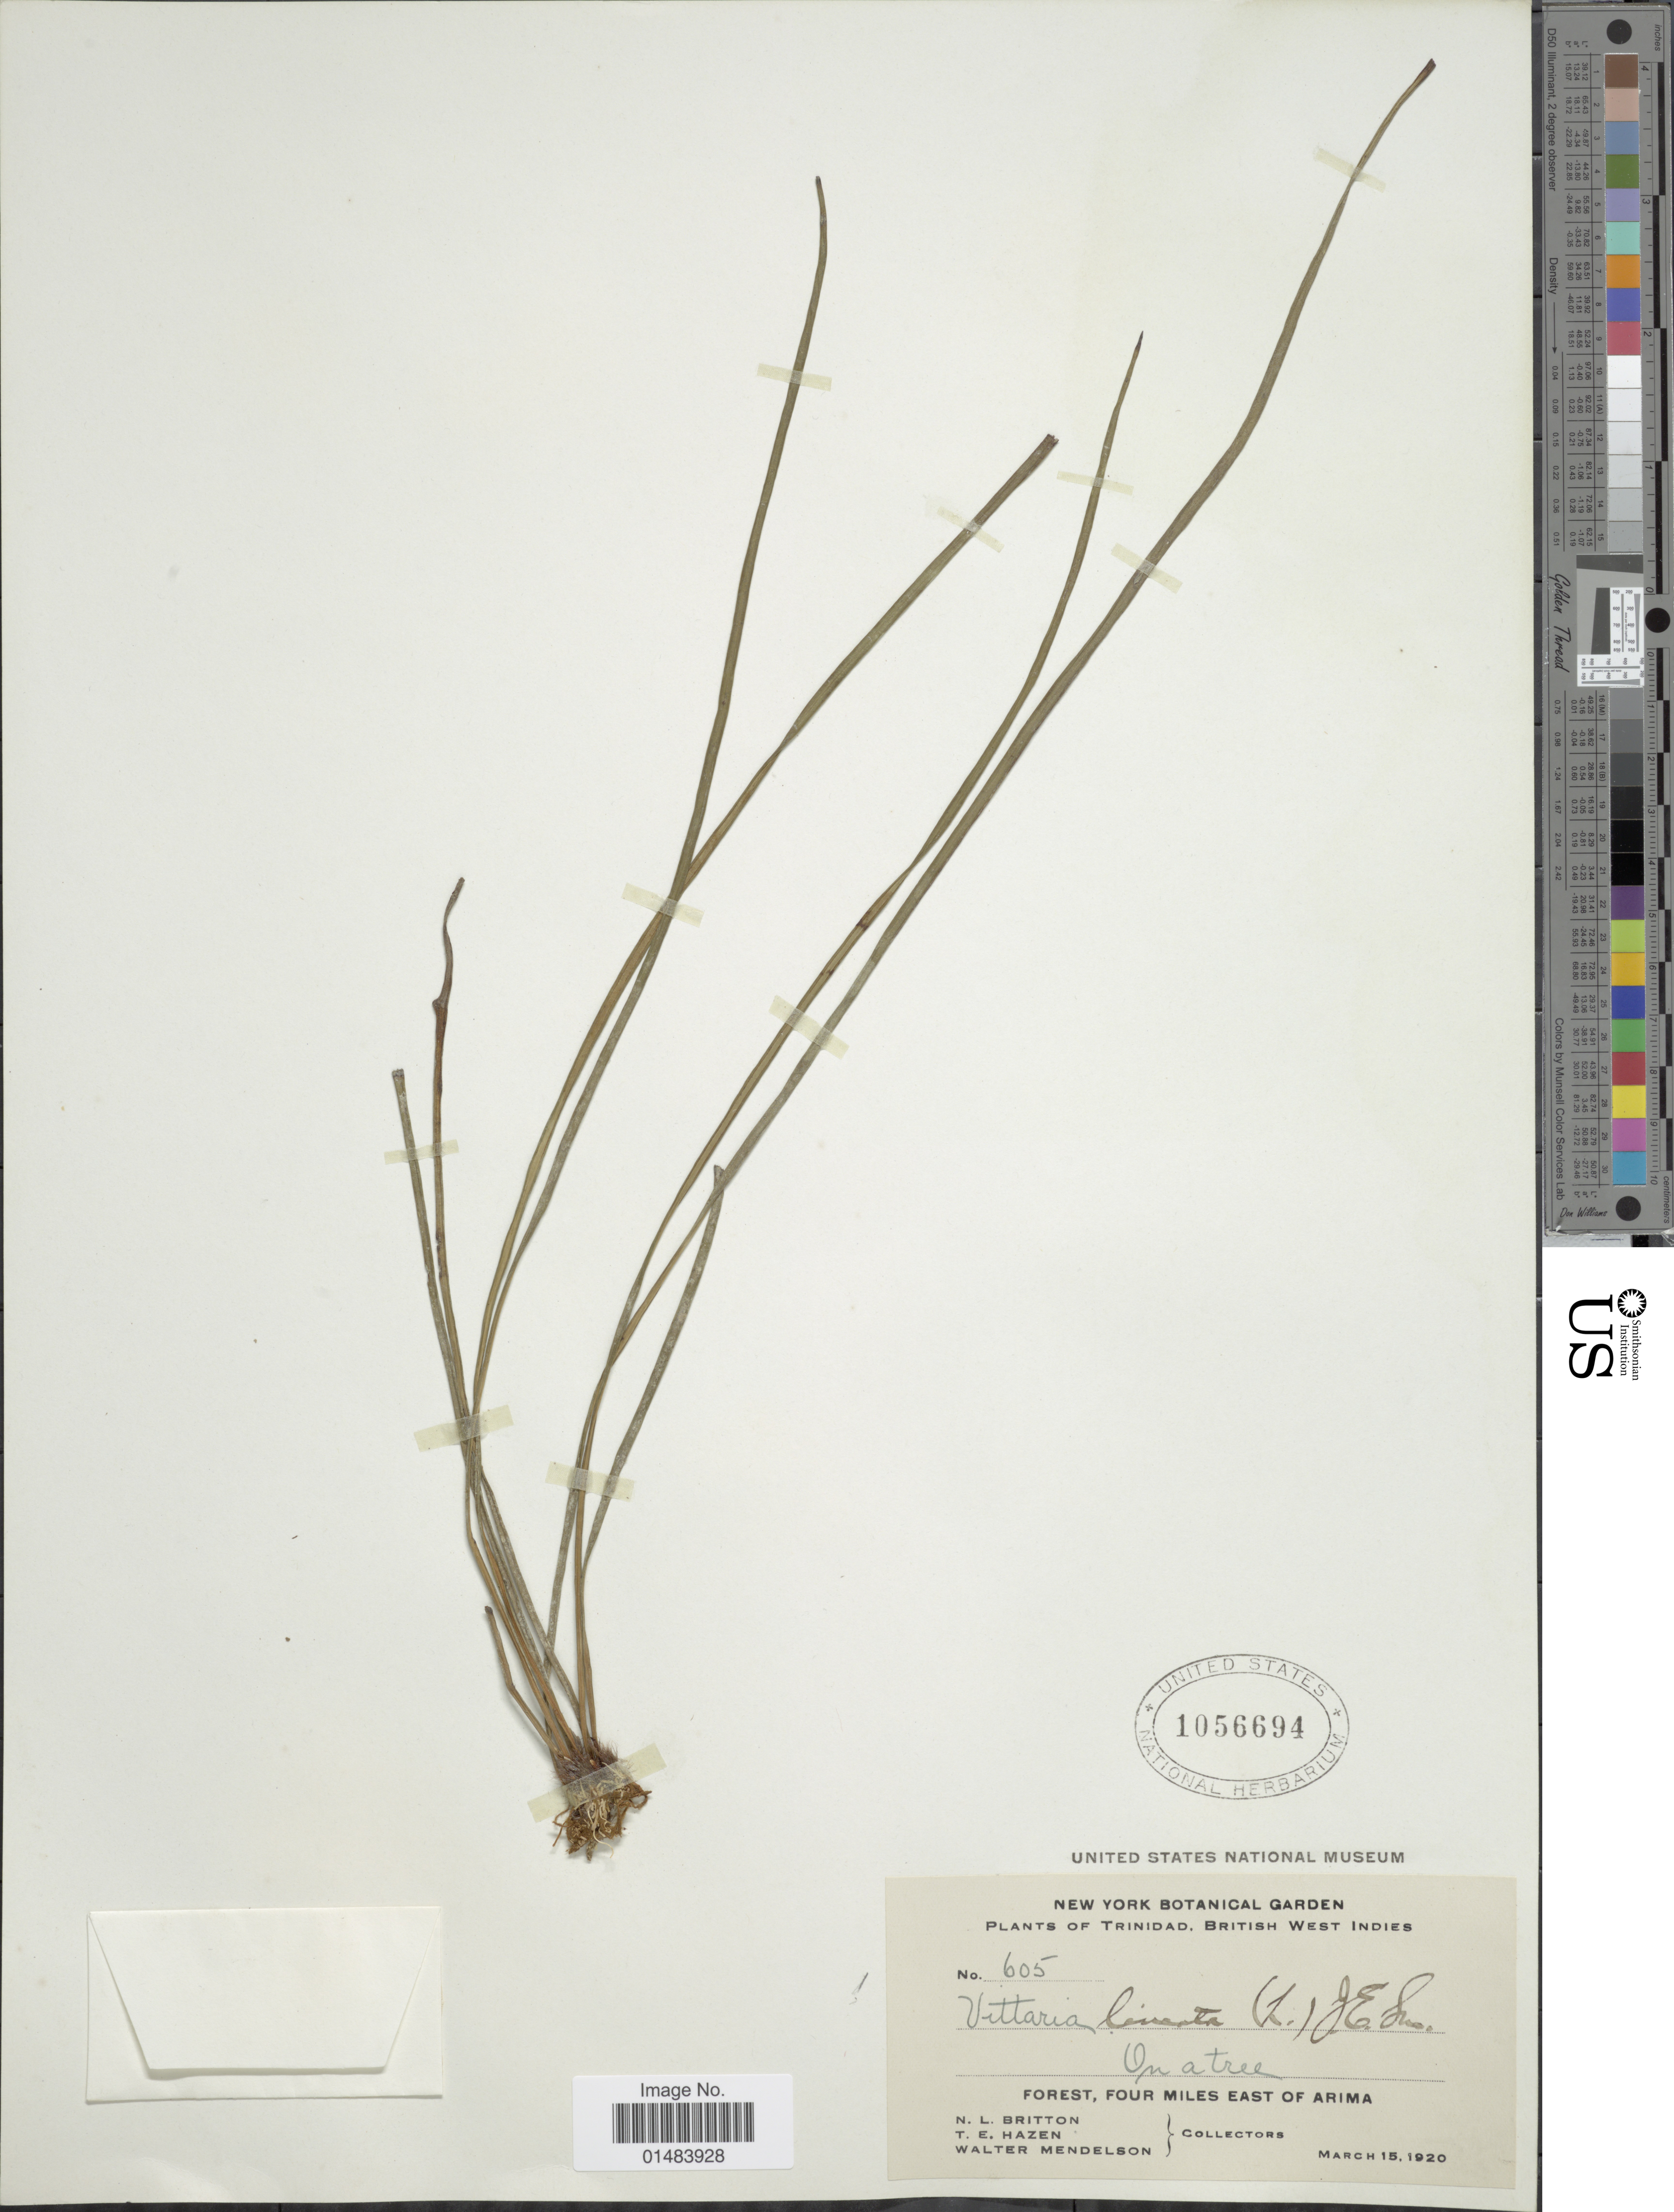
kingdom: Plantae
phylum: Tracheophyta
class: Polypodiopsida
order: Polypodiales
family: Pteridaceae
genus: Vittaria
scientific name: Vittaria lineata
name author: (L.) Sm.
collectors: N. Britton, T. E. Hazen & W. Mendelson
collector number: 605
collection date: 1920-03-15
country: Trinidad and Tobago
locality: Trinidad, Britsih West Indies, forest, four miles east of Arima.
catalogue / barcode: US 1056694